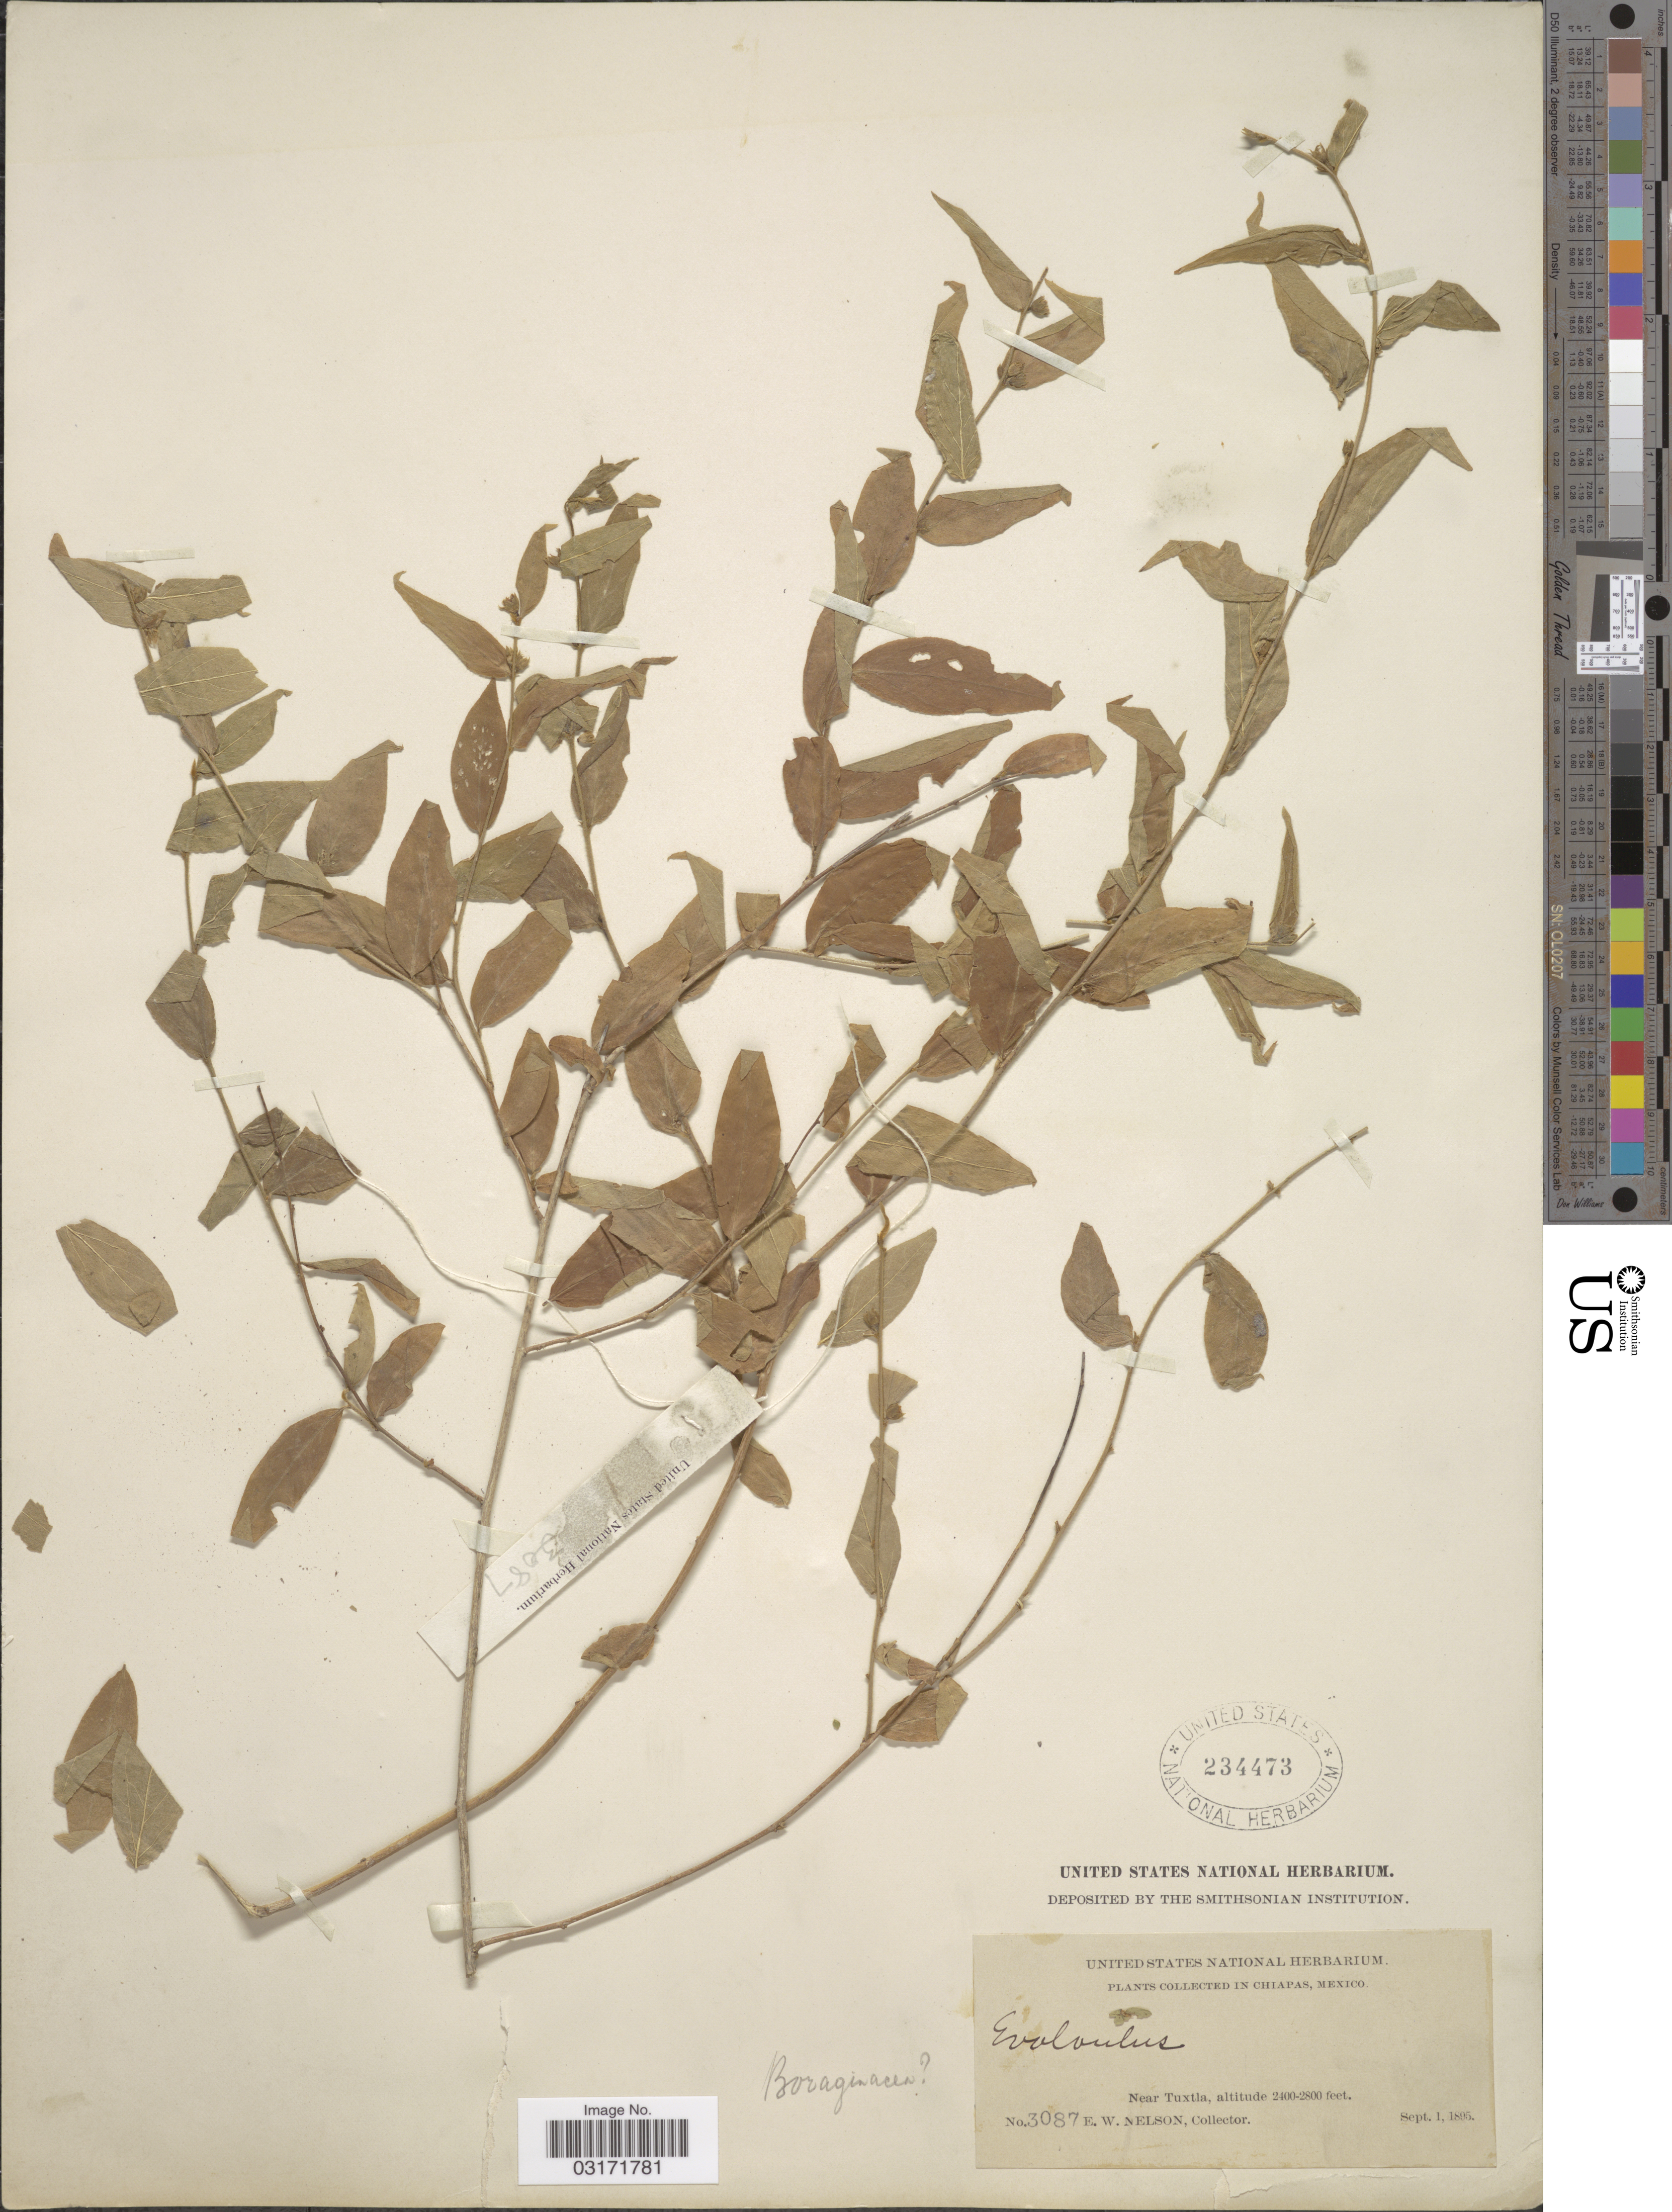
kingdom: Plantae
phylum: Tracheophyta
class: Magnoliopsida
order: Solanales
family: Convolvulaceae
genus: Evolvulus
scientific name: Evolvulus cardiophyllus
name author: Schltdl.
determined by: Wendt, Thomas L.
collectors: E. W. Nelson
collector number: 3087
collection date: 1895-09-01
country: Mexico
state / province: Chiapas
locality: Near Tuxtla.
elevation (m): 732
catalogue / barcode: US 234473